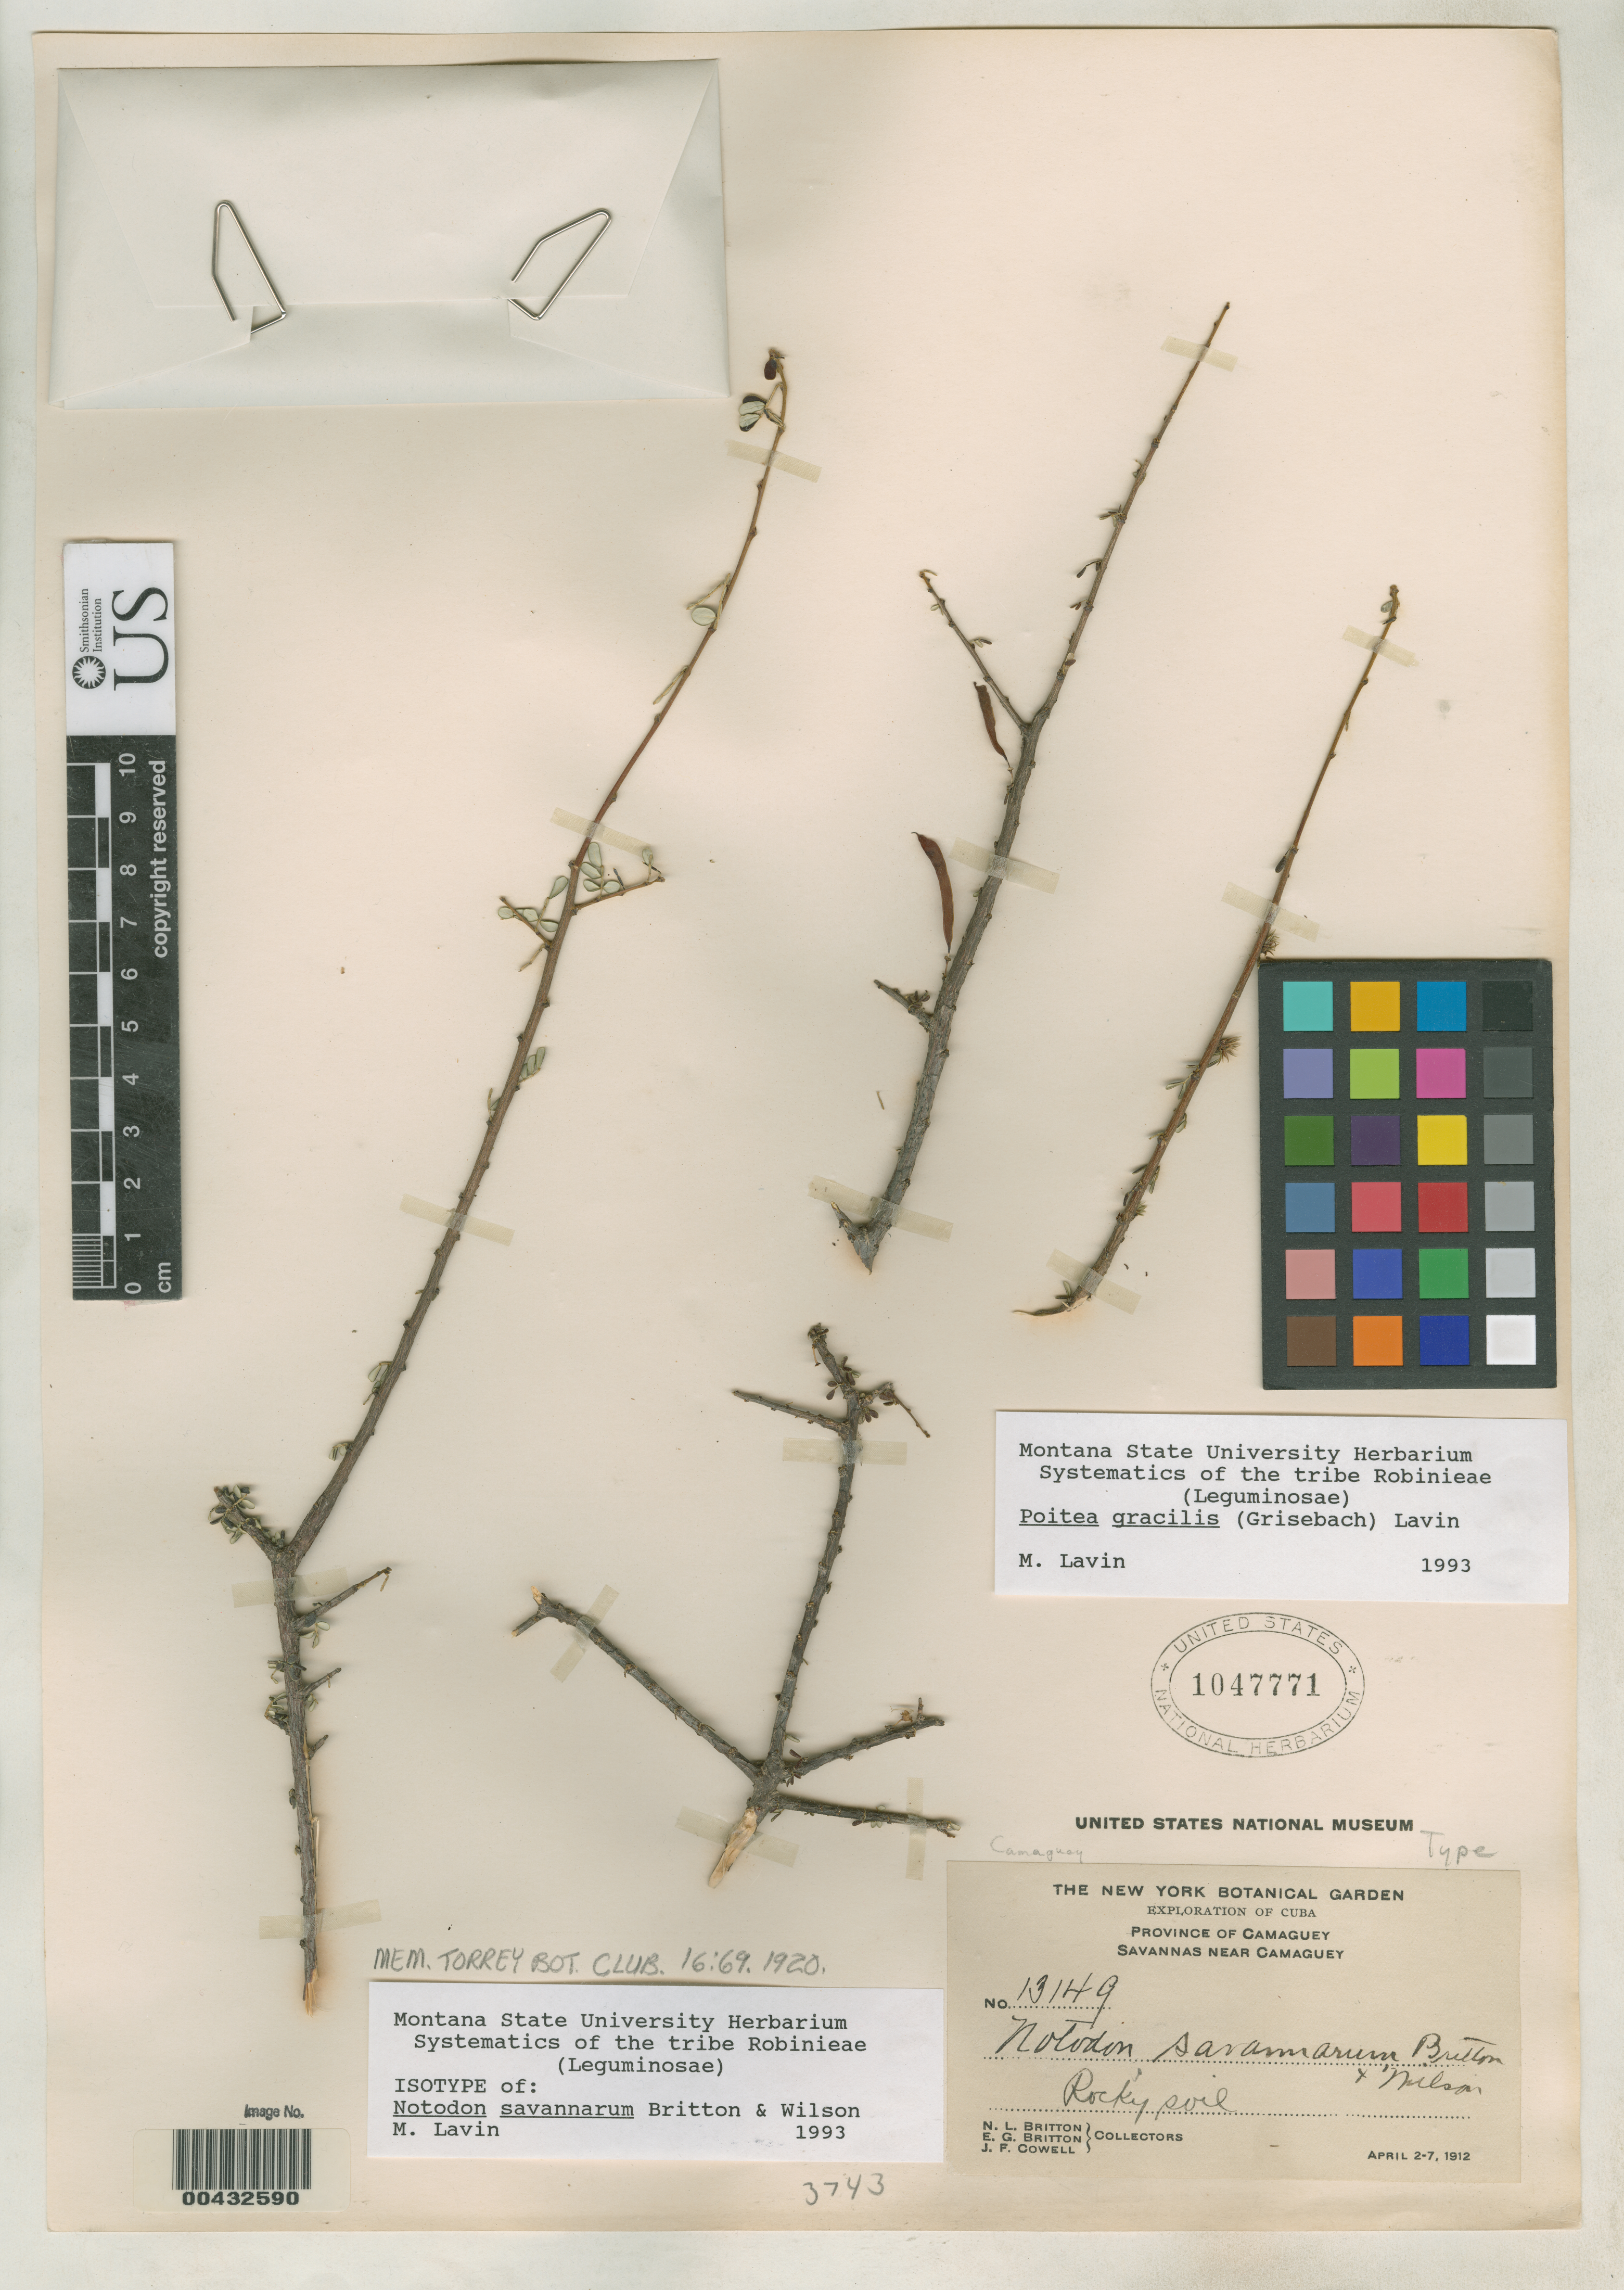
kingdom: Plantae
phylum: Tracheophyta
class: Magnoliopsida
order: Fabales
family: Fabaceae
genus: Notodon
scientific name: Notodon savannarum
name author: Britton & P. Wilson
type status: Isotype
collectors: N. Britton, E. G. Britton & J. F. Cowell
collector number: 13149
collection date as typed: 02 Apr 1912 to 07 Apr 1912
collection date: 1912-04-02/1912-04-07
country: Cuba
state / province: Camagüey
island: Greater Antilles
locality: Savannas near Camaguey.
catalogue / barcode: US 1047771